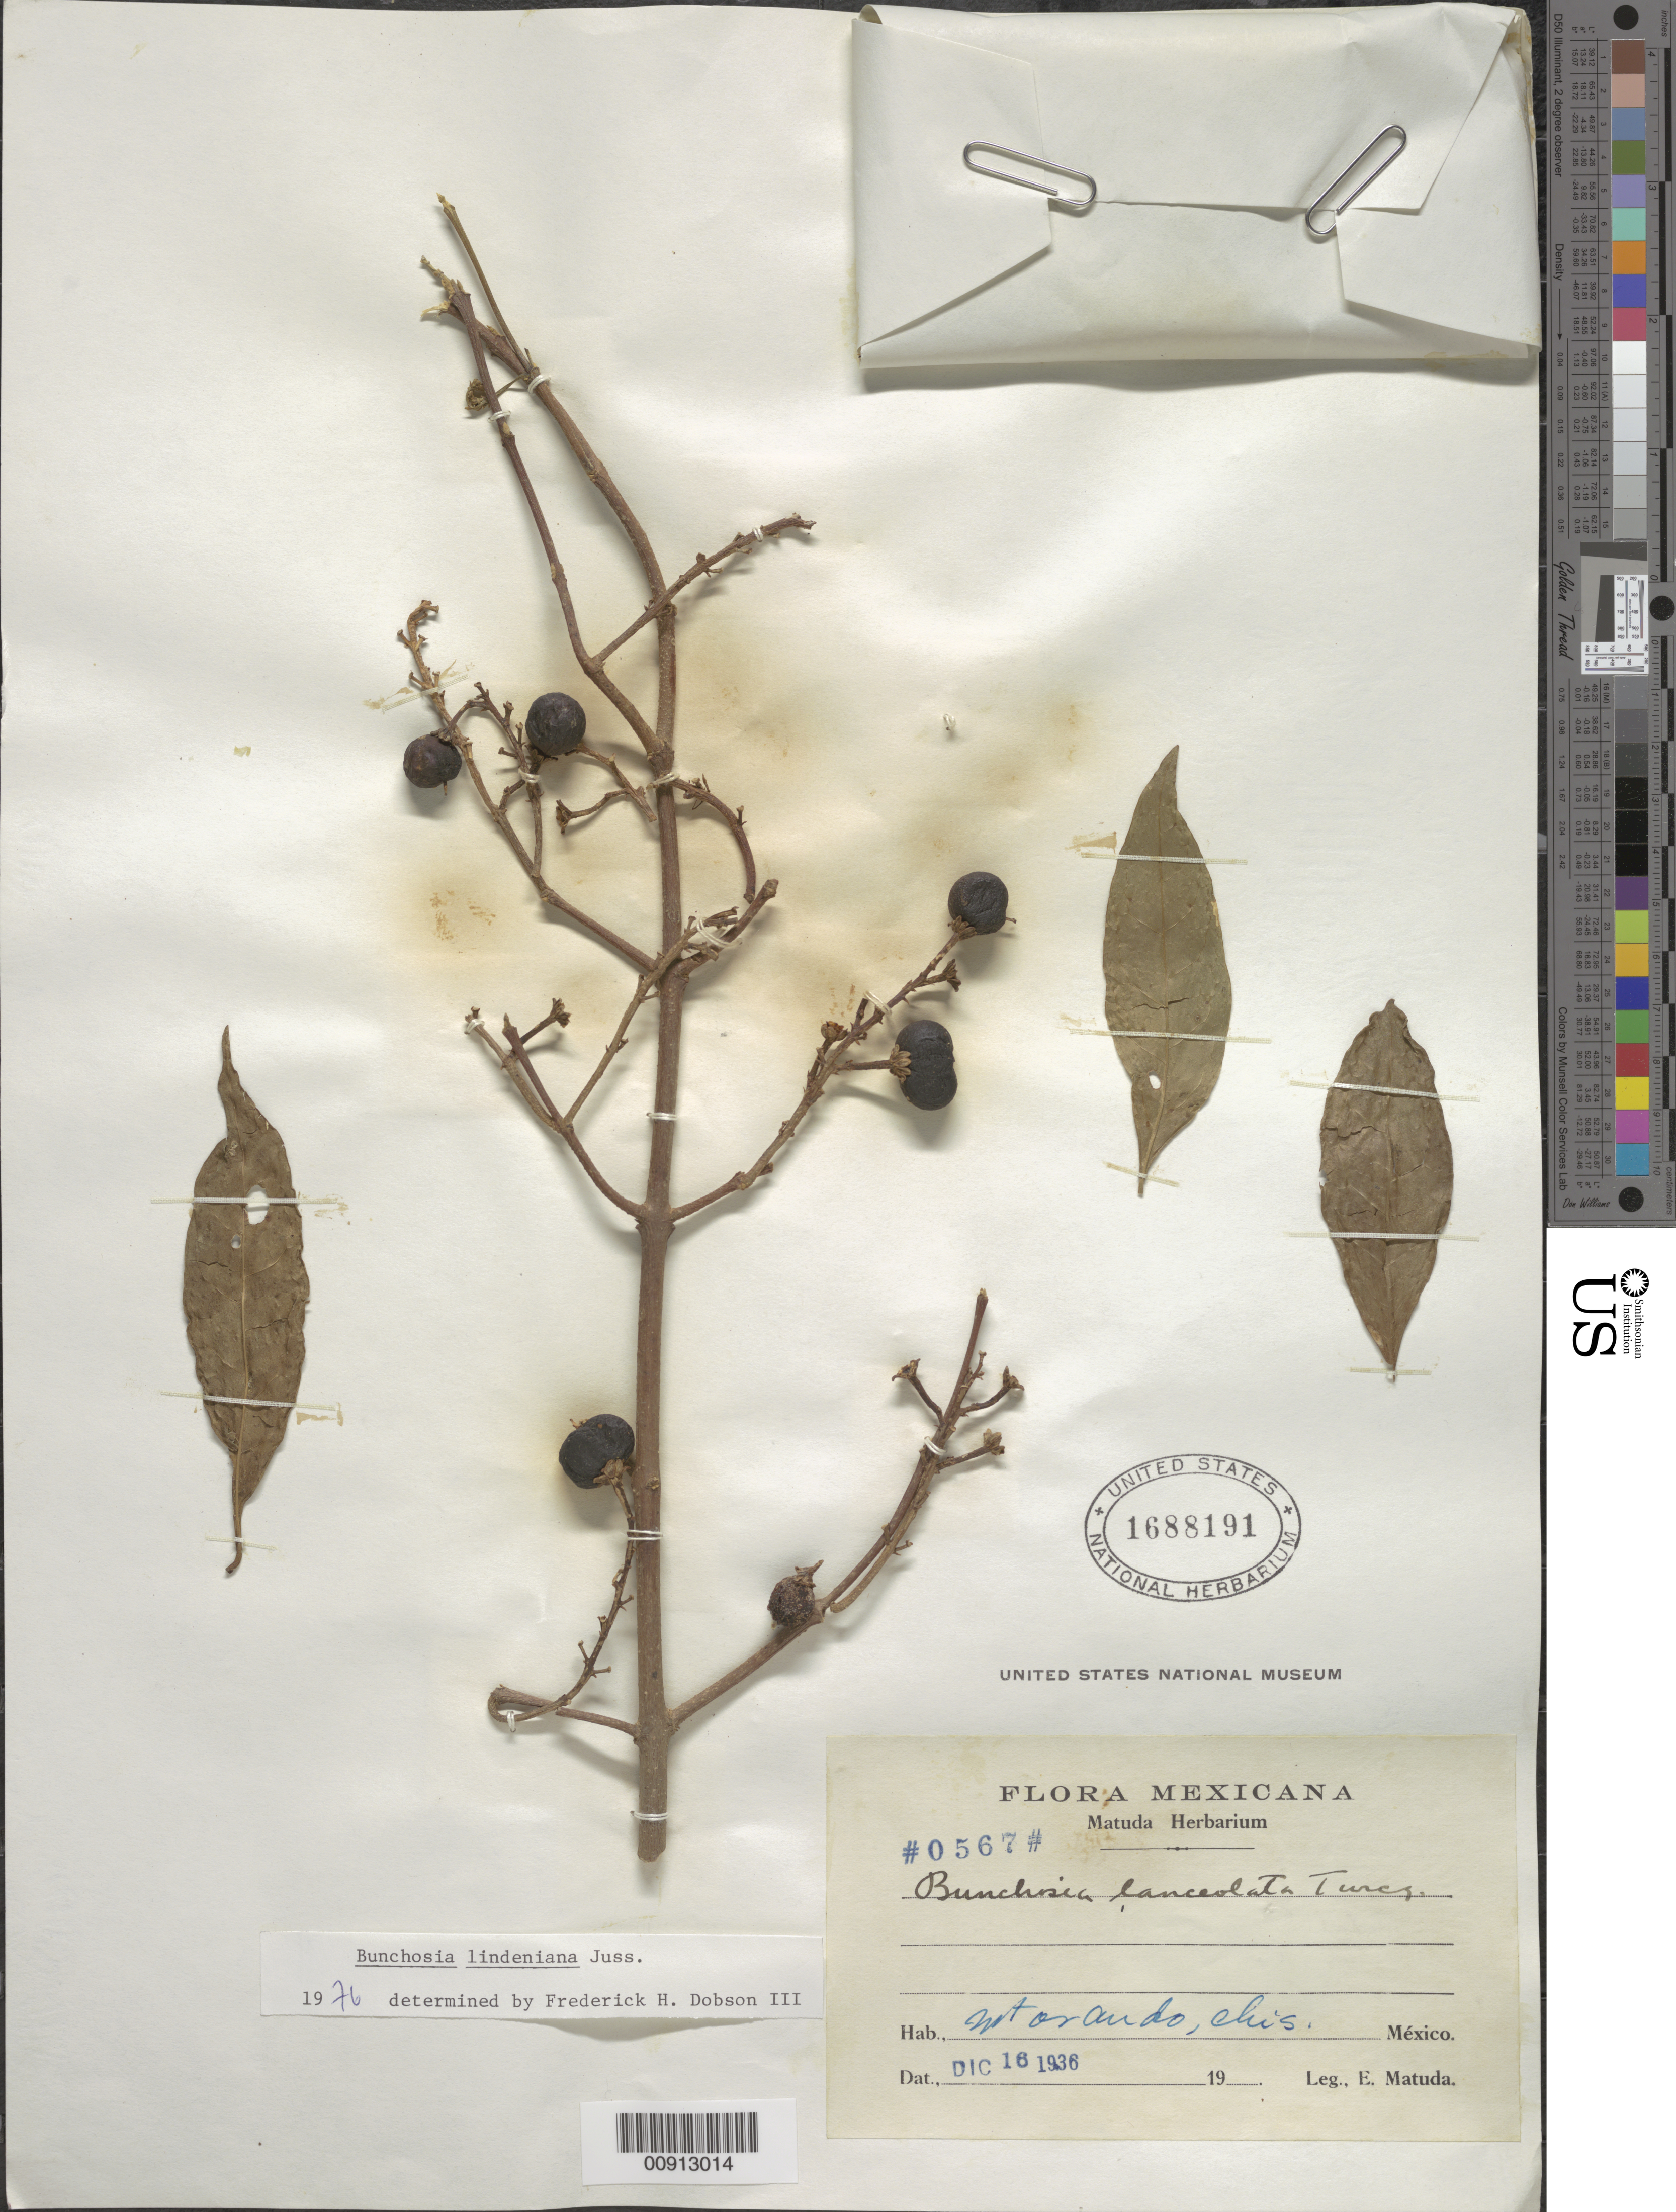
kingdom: Plantae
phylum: Tracheophyta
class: Magnoliopsida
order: Malpighiales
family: Malpighiaceae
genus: Bunchosia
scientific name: Bunchosia lindeniana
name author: A. Juss.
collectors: E. Matuda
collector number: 0567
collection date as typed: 16 Dec 1936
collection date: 1936-12-16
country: Mexico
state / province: Chiapas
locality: Mt. Ovando, Chiapas.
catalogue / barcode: US 1688191